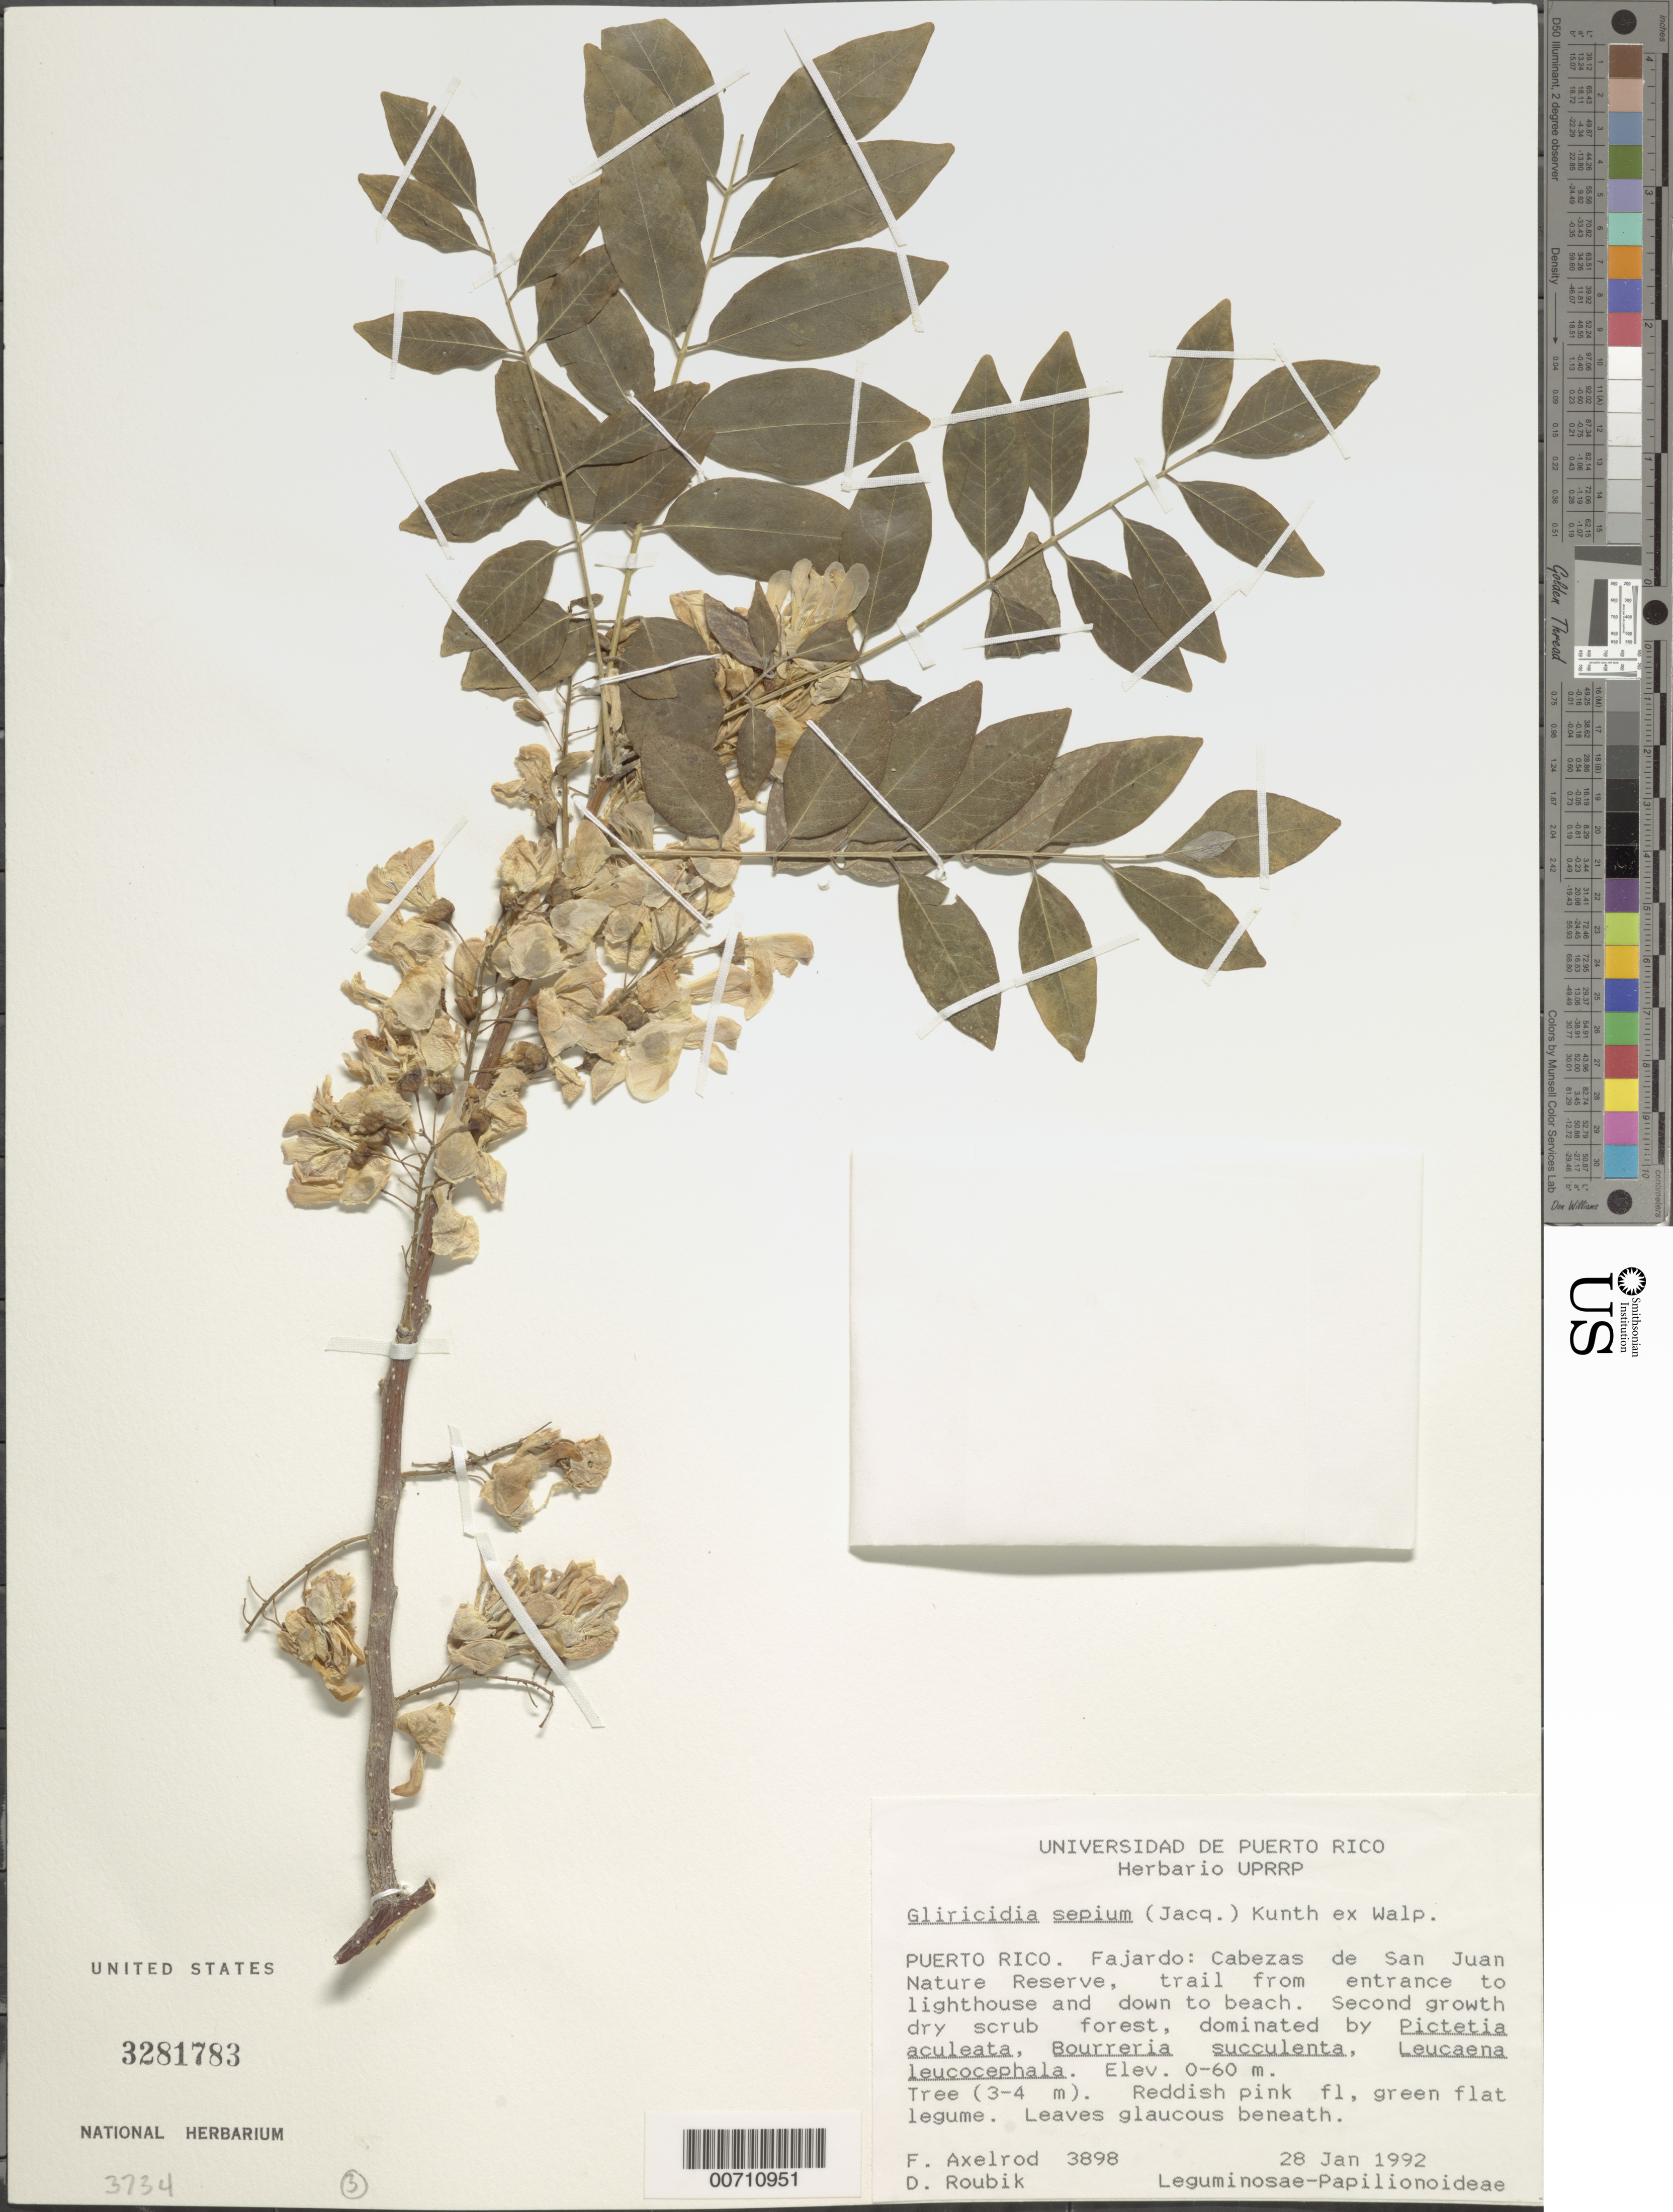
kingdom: Plantae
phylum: Tracheophyta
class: Magnoliopsida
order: Fabales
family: Fabaceae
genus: Gliricidia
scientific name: Gliricidia sepium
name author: (Jacq.) Kunth ex Walp.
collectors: F. S. Axelrod & D. Roubik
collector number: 3898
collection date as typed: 28 Jan 1992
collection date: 1992-01-28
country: Puerto Rico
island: Greater Antilles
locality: Fajardo: Cabezas de San Juan Nature Reserve, trail from entrance to lighthouse and down to beach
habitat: Second growth dry scrub forest, dominated by Pictetia aculeata, Bourreria succulenta, Leucaena leucocephala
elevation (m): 0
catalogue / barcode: US 3281783